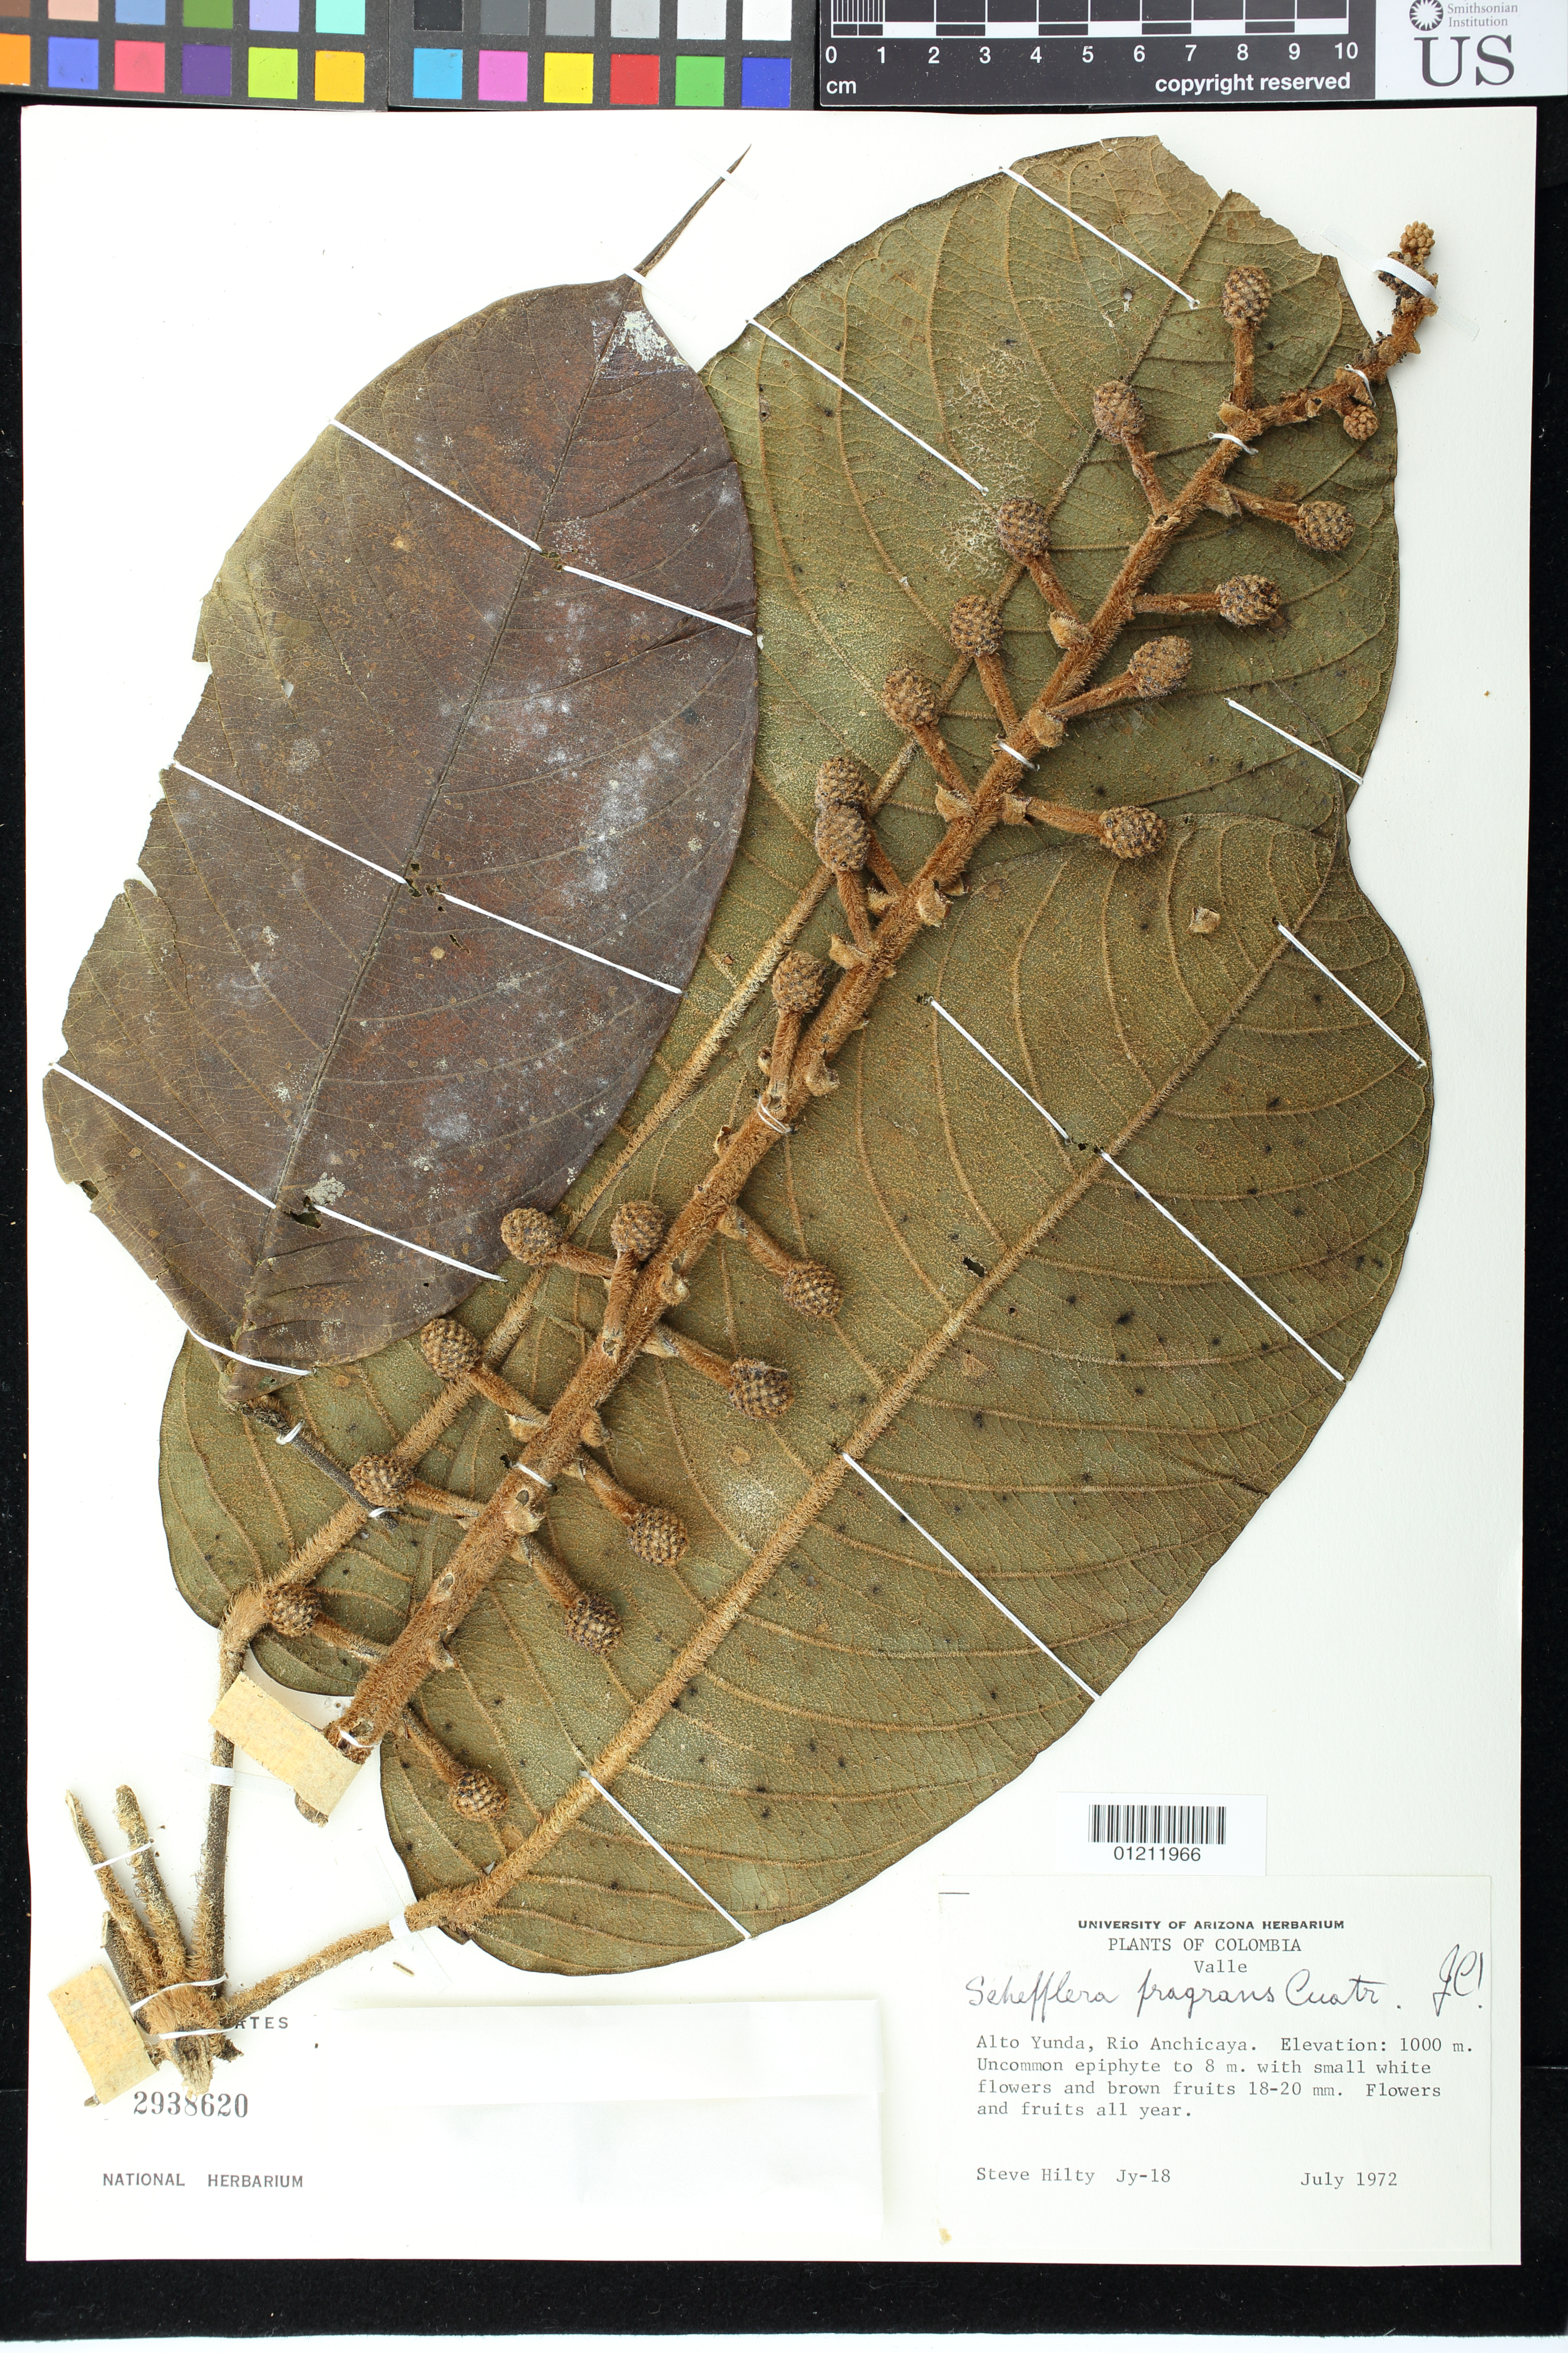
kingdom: Plantae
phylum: Tracheophyta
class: Magnoliopsida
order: Apiales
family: Araliaceae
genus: Schefflera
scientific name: Schefflera fragrans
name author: Cuatrec.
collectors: S. Hilty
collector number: Jy-18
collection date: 1972-07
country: Colombia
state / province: Valle del Cauca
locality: Valle: Alto Yunda, Rio Anchicaya.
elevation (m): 1000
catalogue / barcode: US 2938620